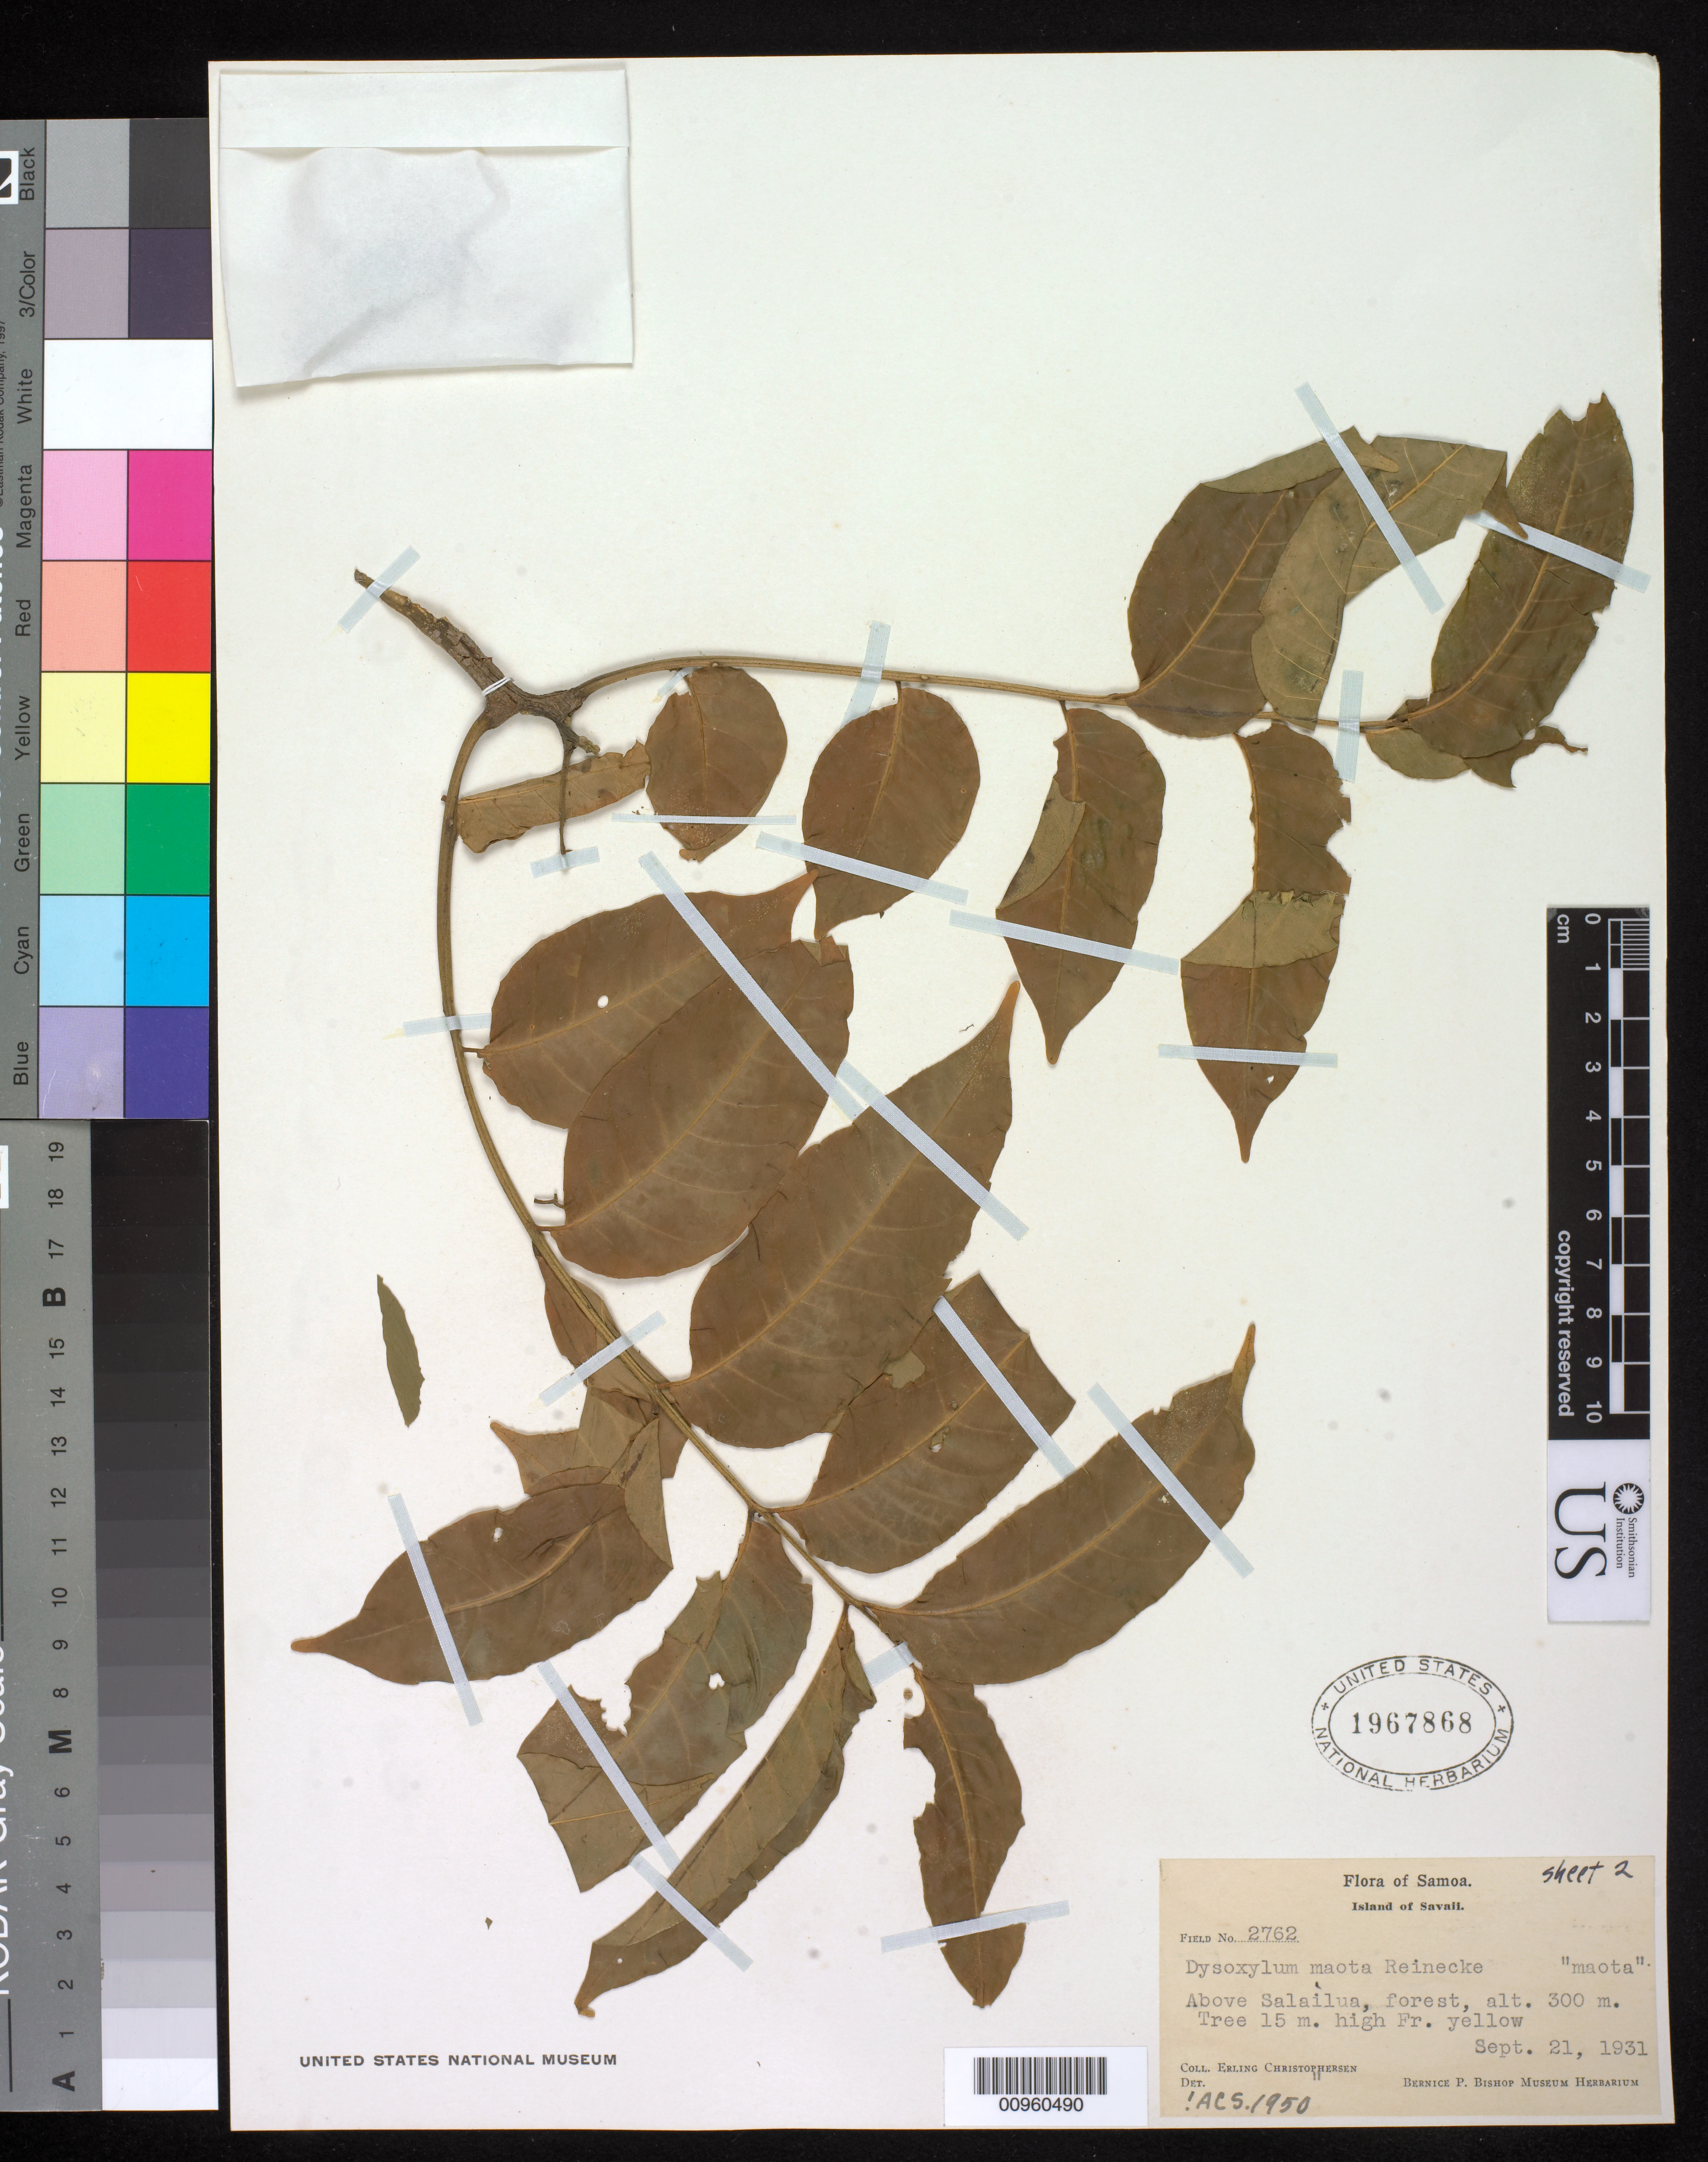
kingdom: Plantae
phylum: Tracheophyta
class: Magnoliopsida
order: Sapindales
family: Meliaceae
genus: Didymocheton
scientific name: Didymocheton gaudichaudianus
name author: A. Juss.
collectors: E. Christophersen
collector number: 2762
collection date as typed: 21 Sep 1931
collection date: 1931-09-21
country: Samoa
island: Savai'i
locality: Samoa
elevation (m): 300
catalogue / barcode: US 1967868